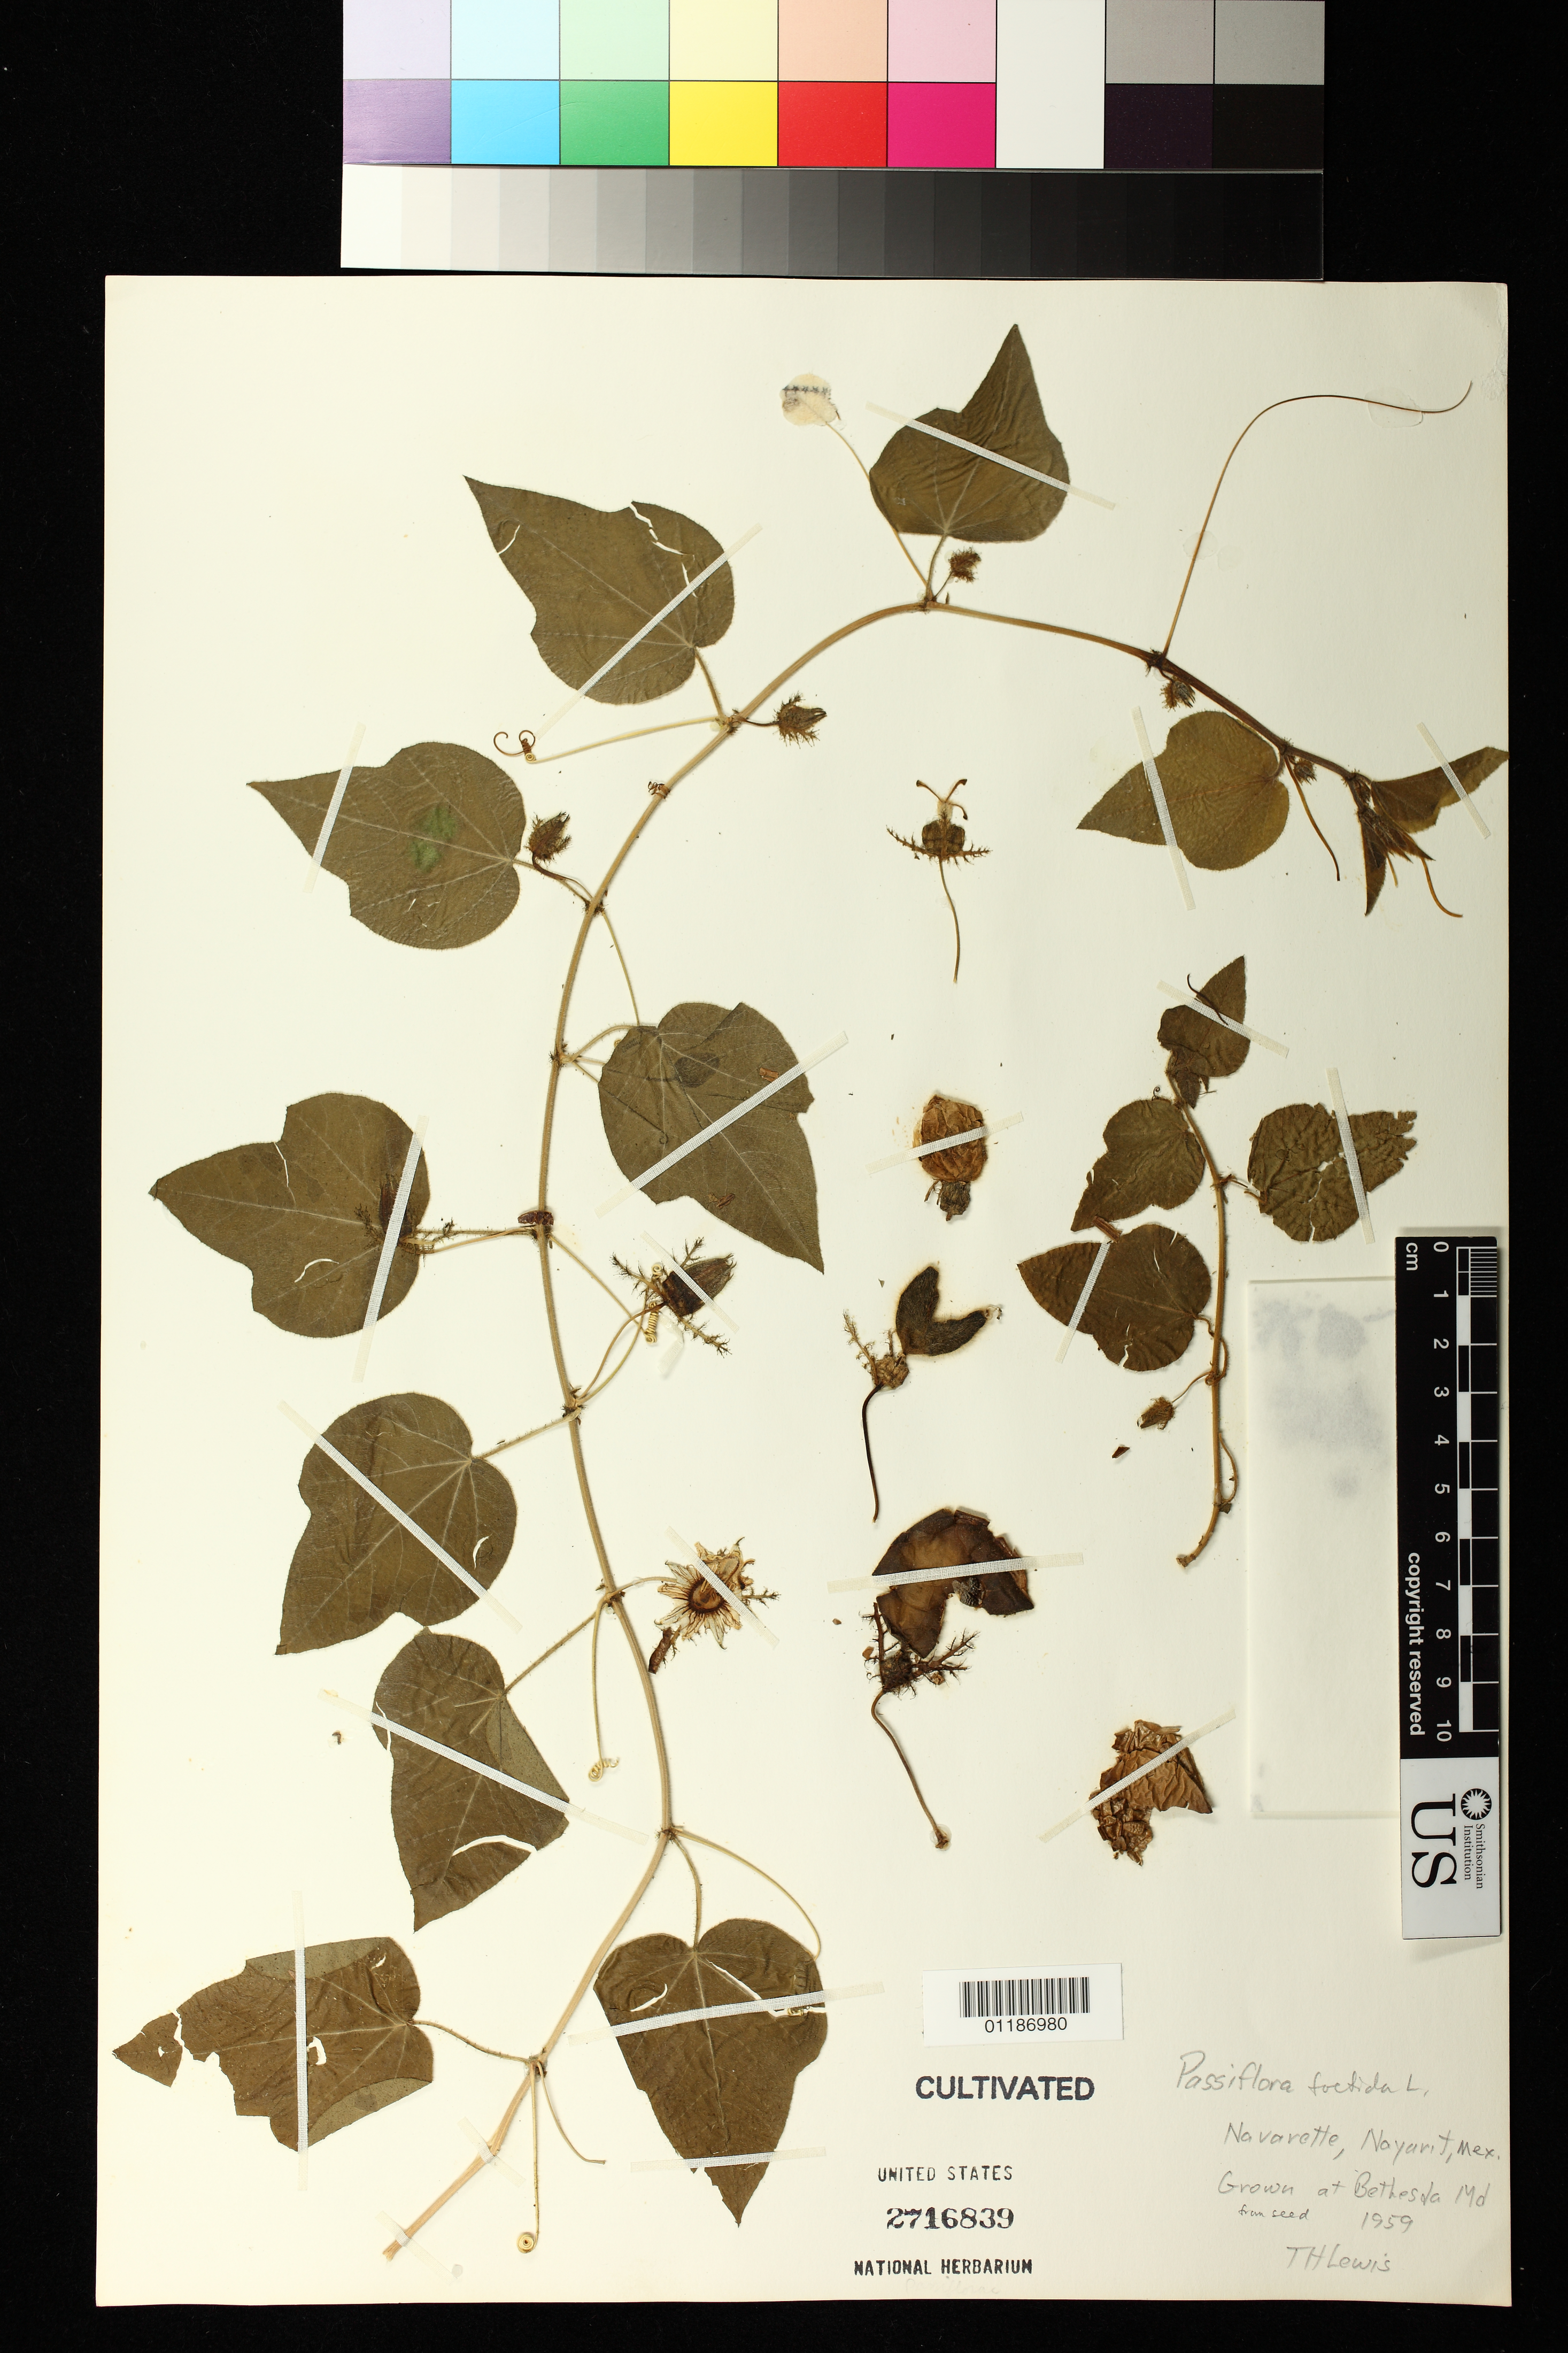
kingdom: Plantae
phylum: Tracheophyta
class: Magnoliopsida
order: Malpighiales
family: Passifloraceae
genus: Passiflora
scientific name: Passiflora foetida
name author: L.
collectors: T. H. Lewis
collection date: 1959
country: United States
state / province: Maryland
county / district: Montgomery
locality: Collected in Navarette [Navarrete], Mexico. Cultivated in Bethesda, Maryland, United States from seed.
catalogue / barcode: US 2716839